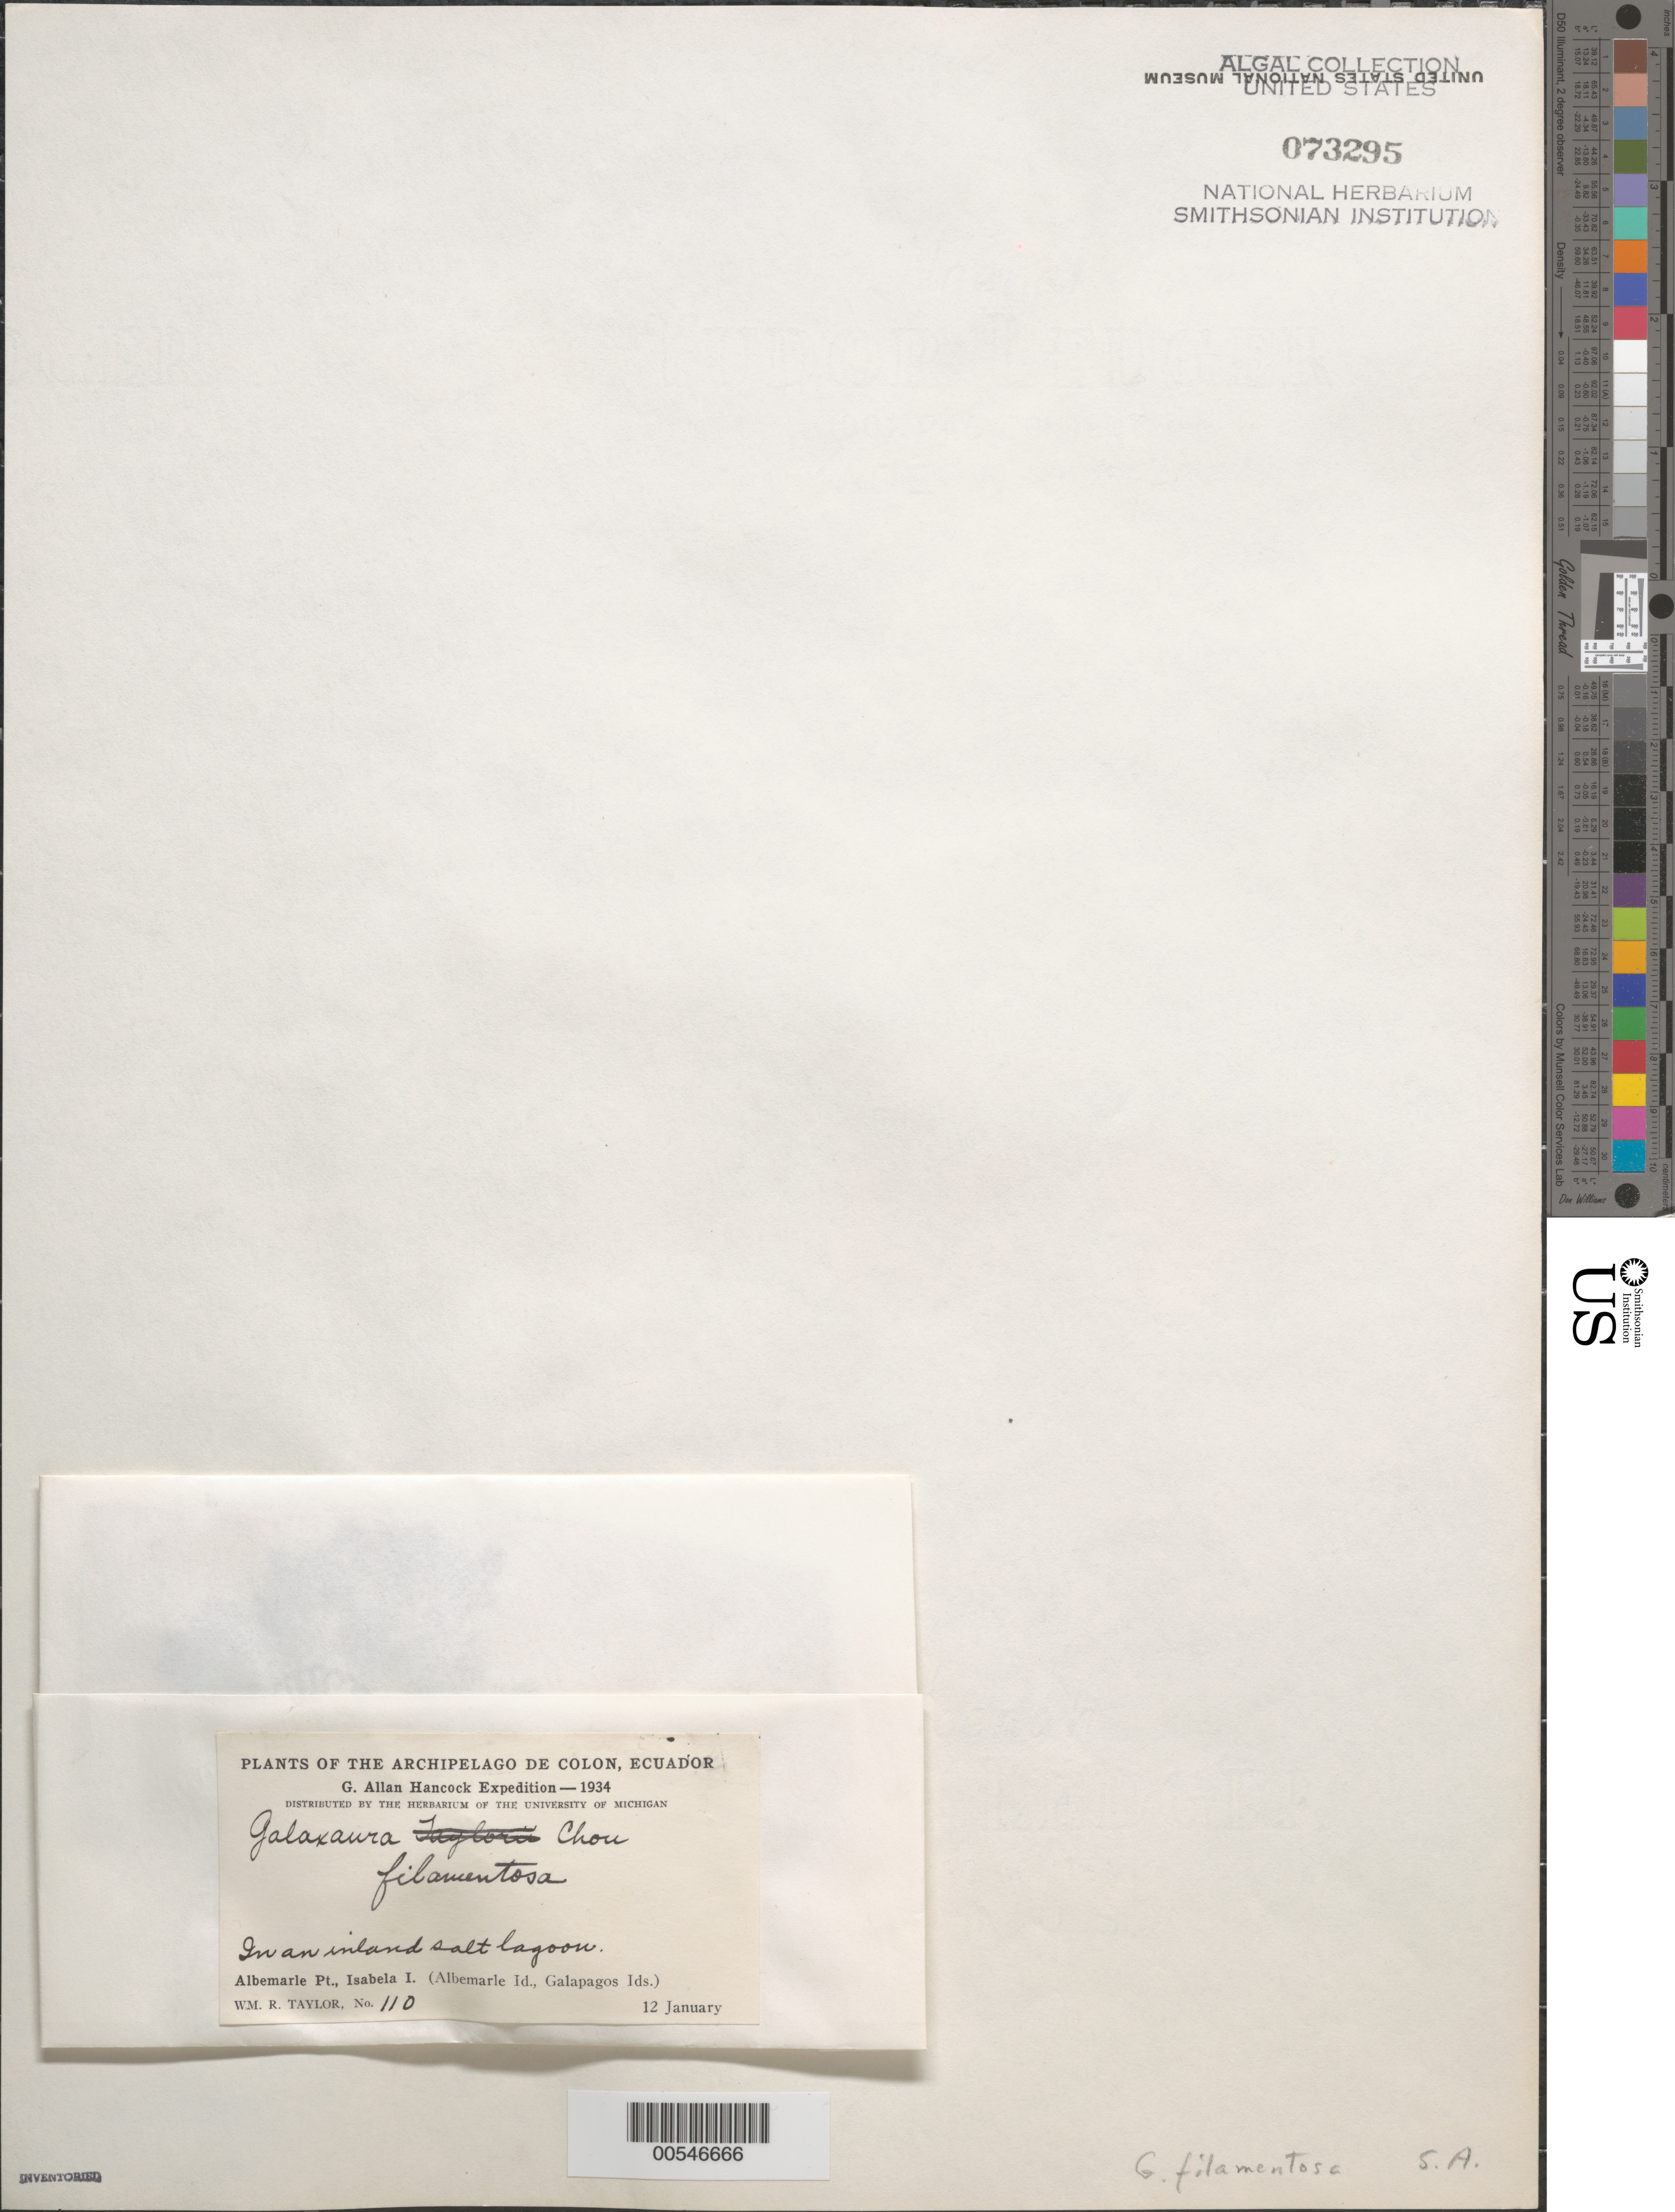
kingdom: Plantae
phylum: Rhodophyta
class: Florideophyceae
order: Nemaliales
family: Galaxauraceae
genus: Galaxaura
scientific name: Galaxaura filamentosa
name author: R.C.Y. Chou in W.R. Taylor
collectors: W. R. Taylor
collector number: WRT 34-110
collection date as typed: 12 Jan 1934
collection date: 1934-01-12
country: Ecuador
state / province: Colón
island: Isabela [Albemarle]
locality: Albemarle Point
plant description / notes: G. Allan Hancock Expedition, 1934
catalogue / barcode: US 73295